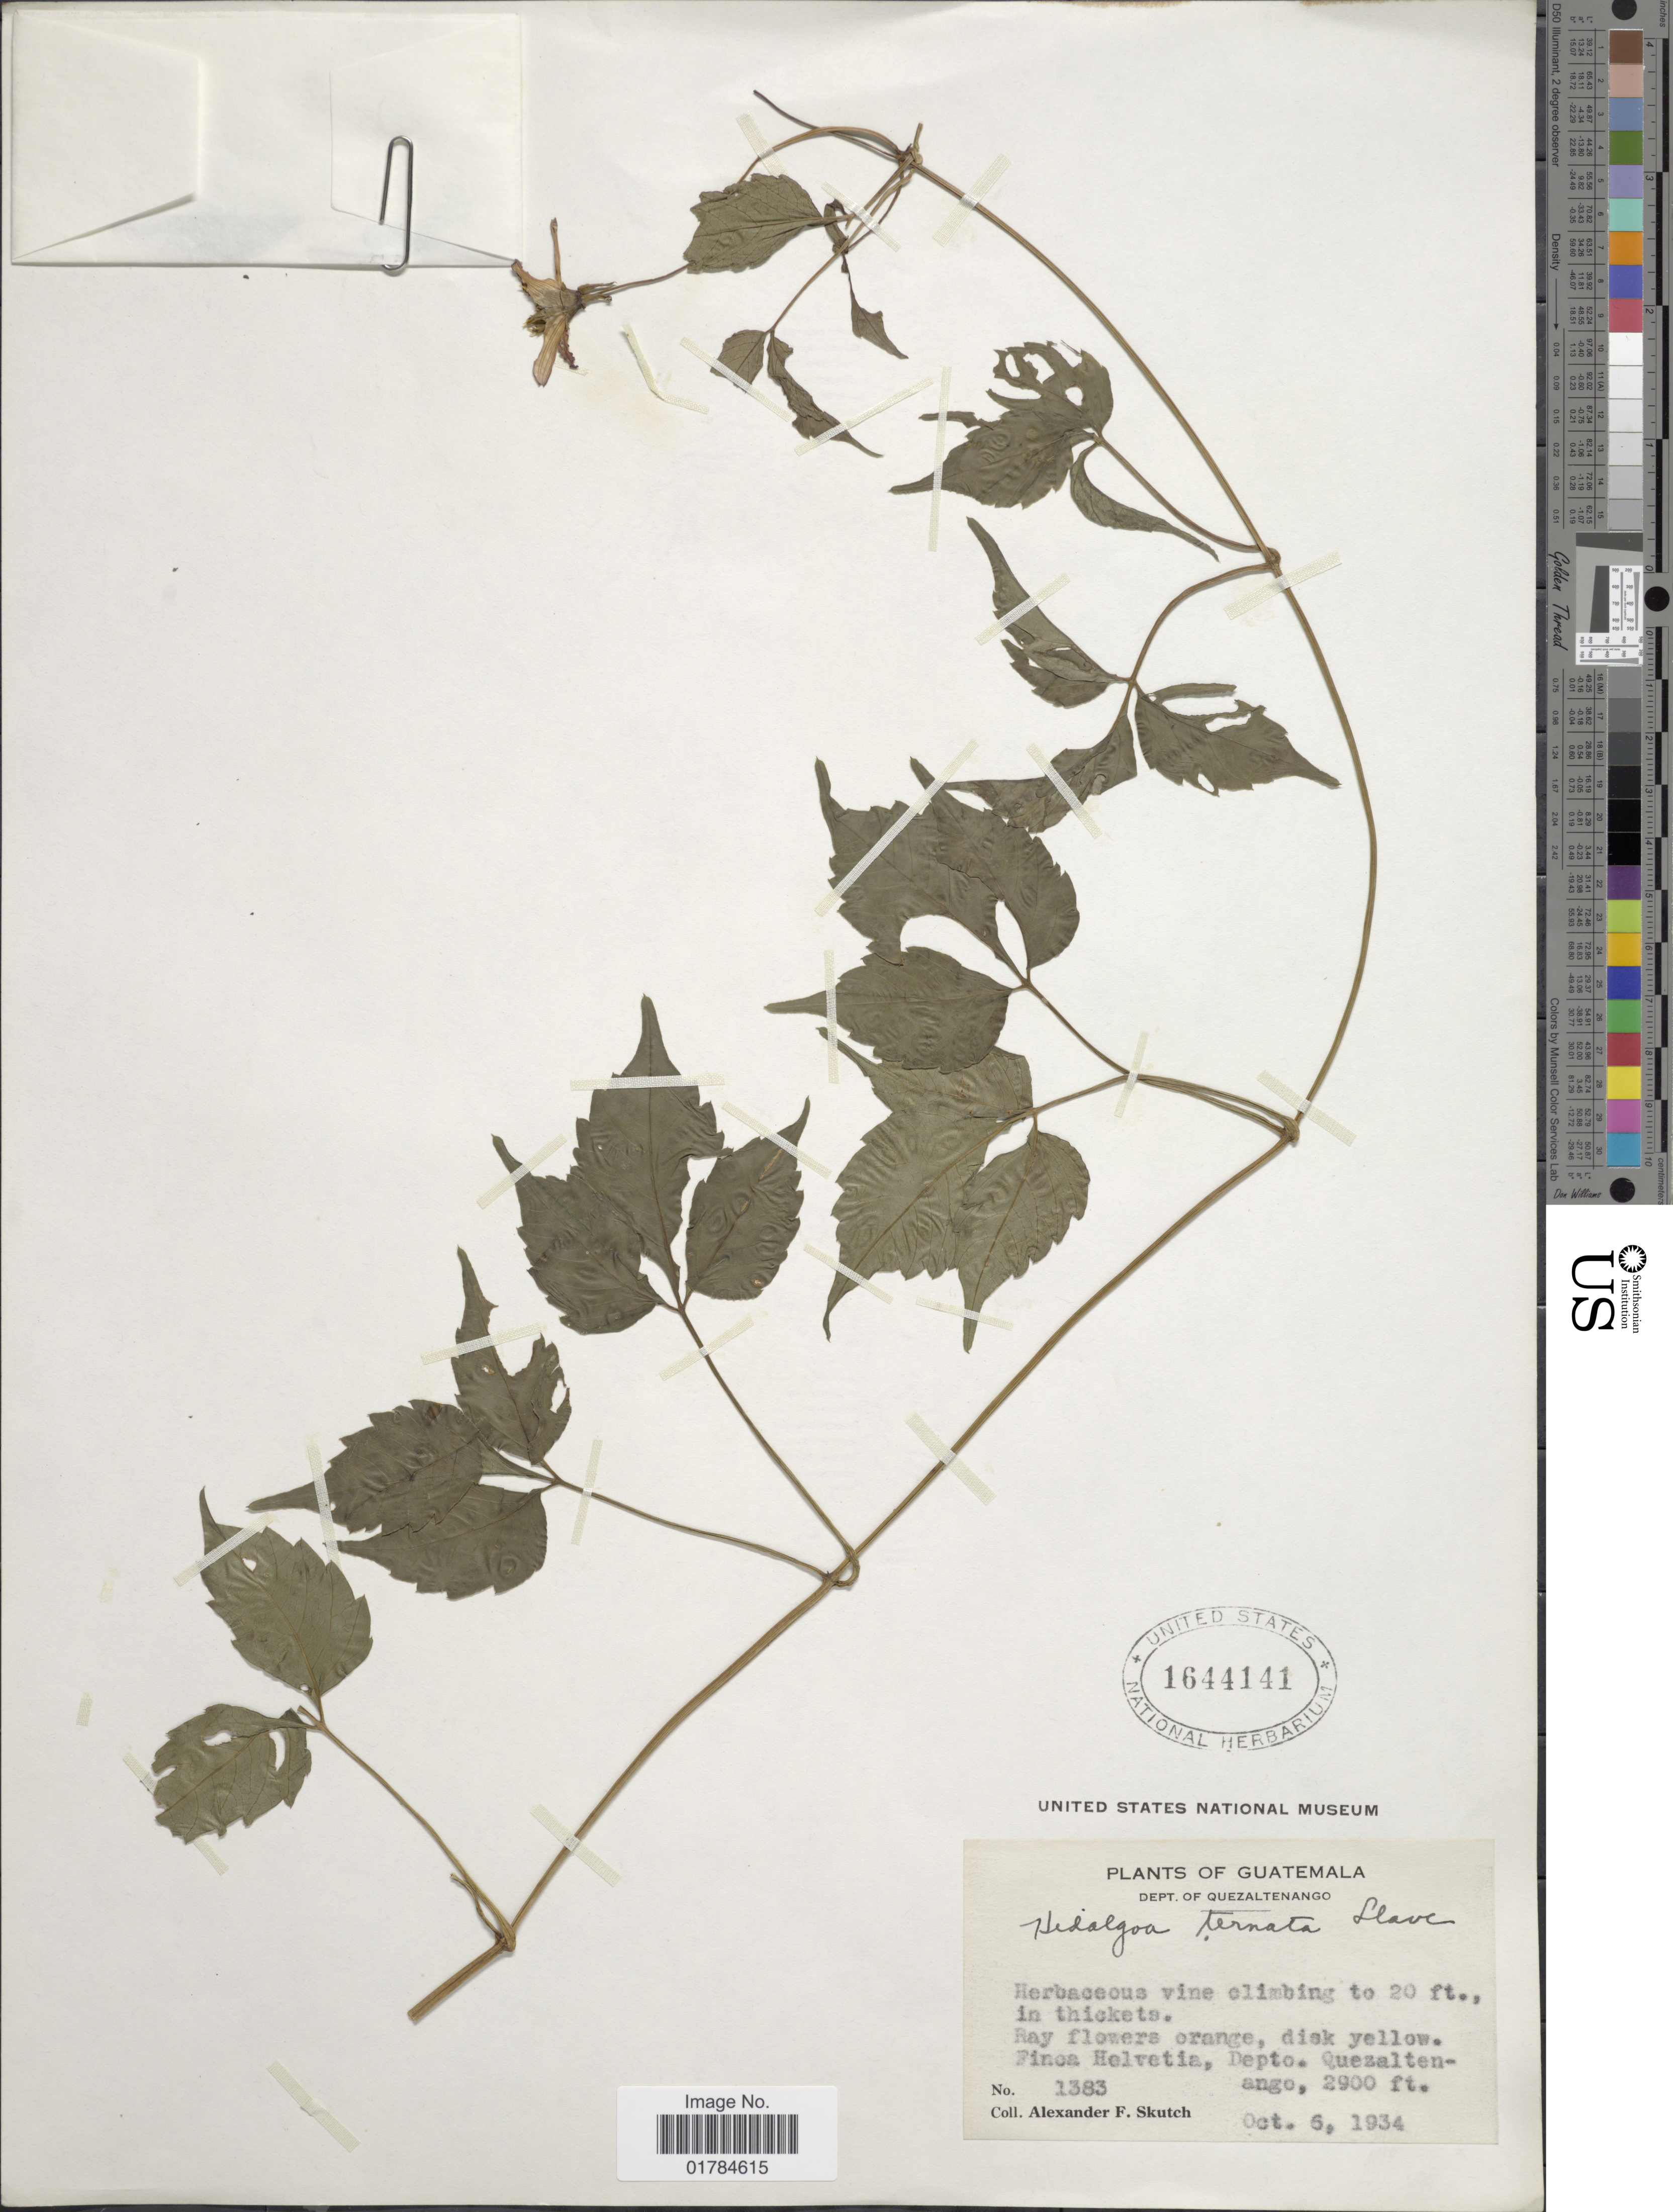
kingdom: Plantae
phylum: Tracheophyta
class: Magnoliopsida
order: Asterales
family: Asteraceae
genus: Hidalgoa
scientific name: Hidalgoa ternata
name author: La Llave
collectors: A. F. Skutch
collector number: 1383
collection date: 1934-10-06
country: Guatemala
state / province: Quetzaltenango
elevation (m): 884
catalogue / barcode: US 1644141